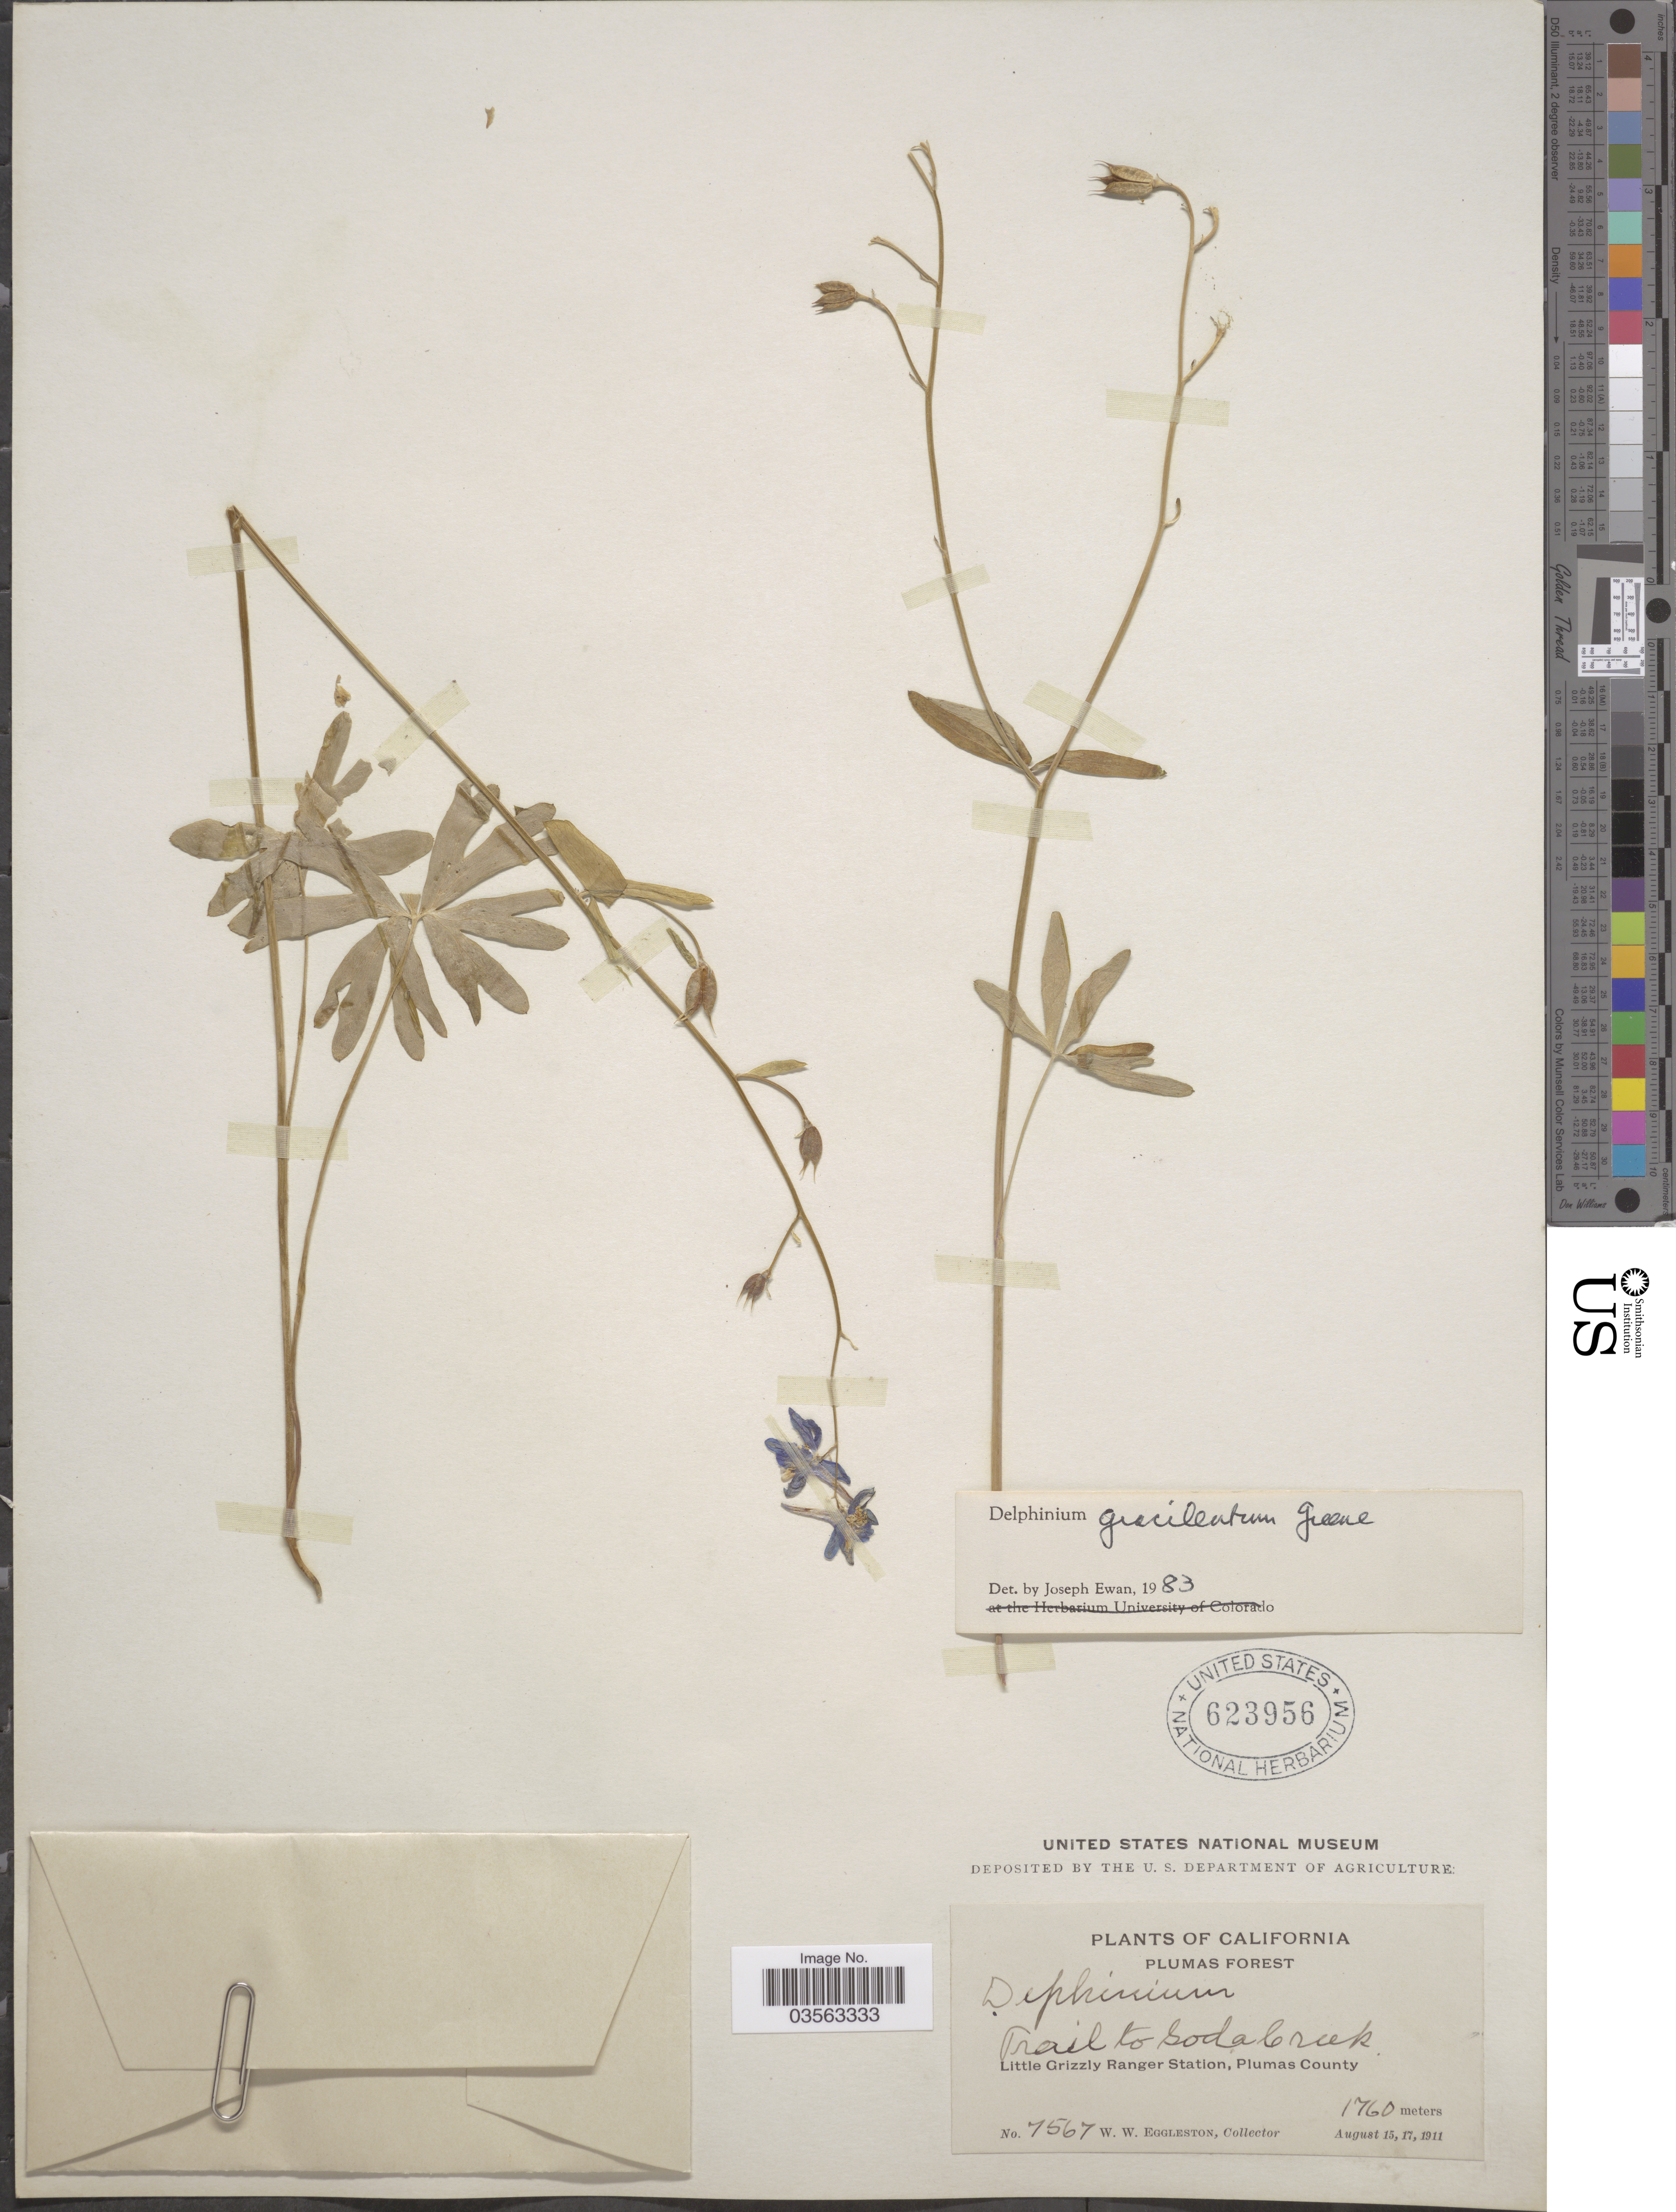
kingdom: Plantae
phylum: Tracheophyta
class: Magnoliopsida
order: Ranunculales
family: Ranunculaceae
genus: Delphinium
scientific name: Delphinium gracilentum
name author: Greene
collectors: W. W. Eggleston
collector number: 7567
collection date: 1911-08-15/1911-08-17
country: United States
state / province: California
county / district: Plumas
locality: Plumas Forest. Trail to Soda Creek. Little Grizzly Ranger Station, Plumas County.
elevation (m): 1760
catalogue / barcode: US 623956